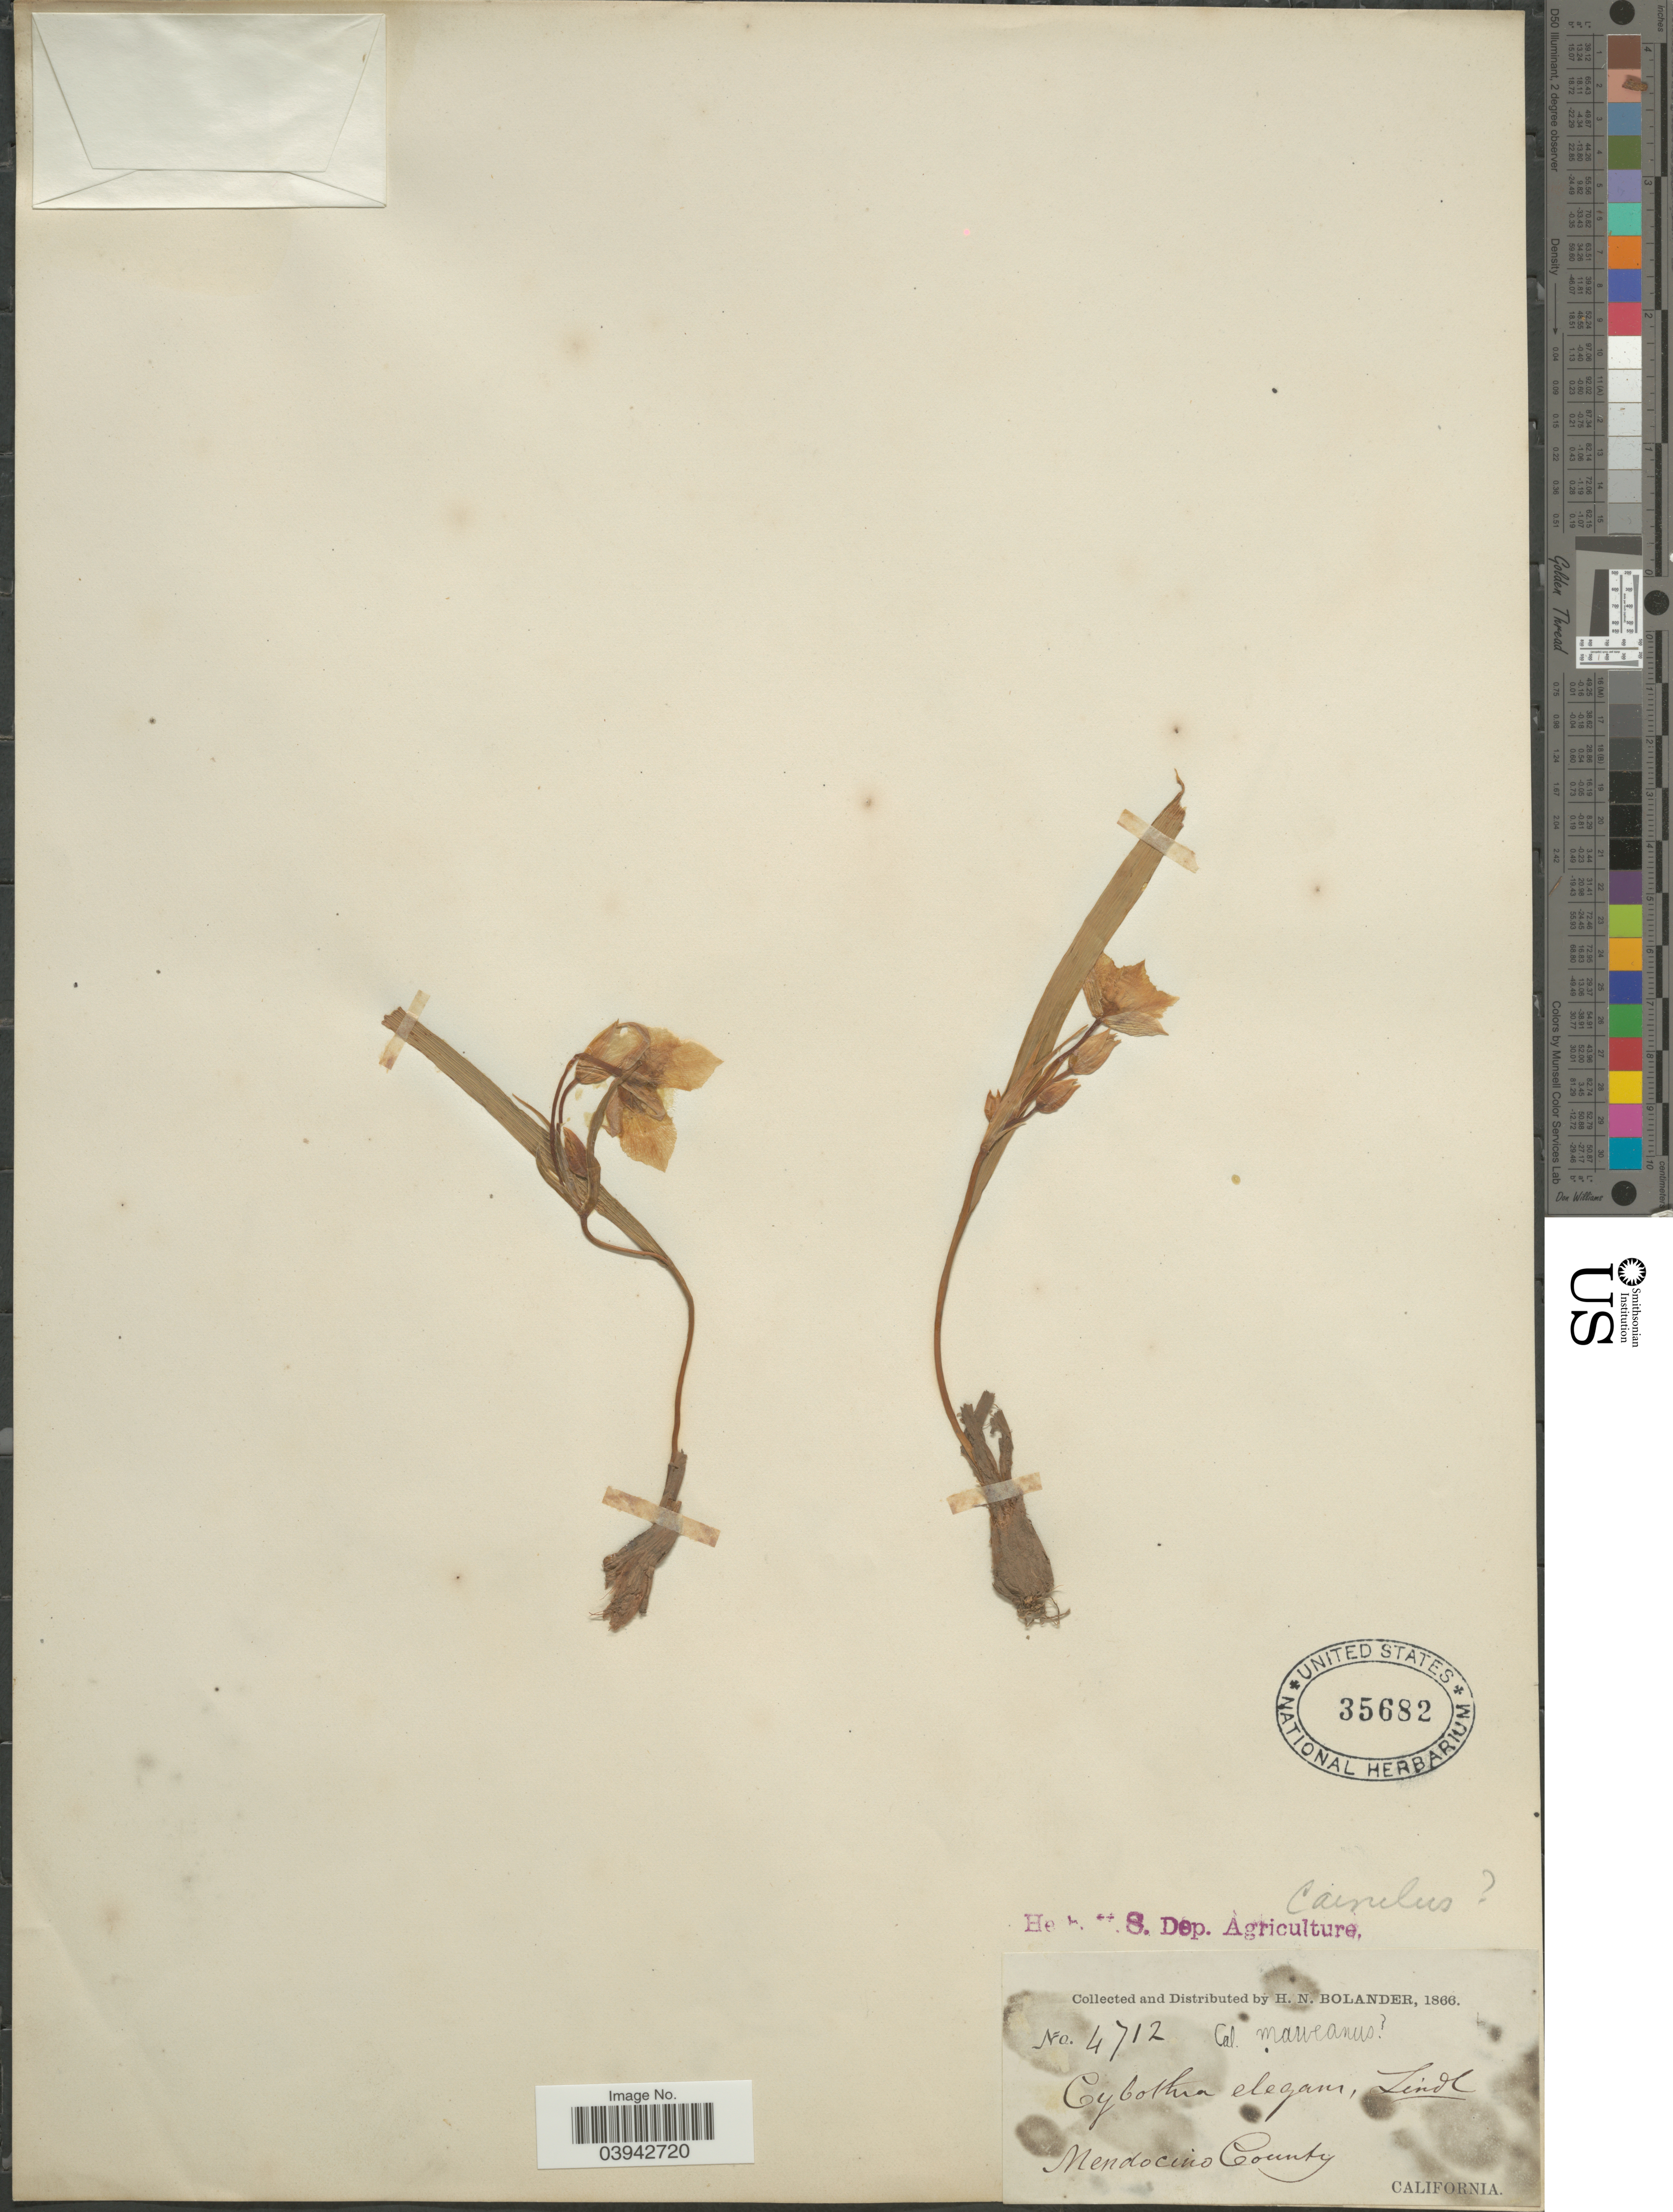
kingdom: Plantae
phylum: Tracheophyta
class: Liliopsida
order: Liliales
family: Liliaceae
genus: Calochortus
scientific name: Calochortus maweanus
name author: Leichtlin ex Baker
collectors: H. Bolander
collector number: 4712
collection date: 1866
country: United States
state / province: California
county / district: Mendocino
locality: Mendocino County.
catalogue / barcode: US 35682